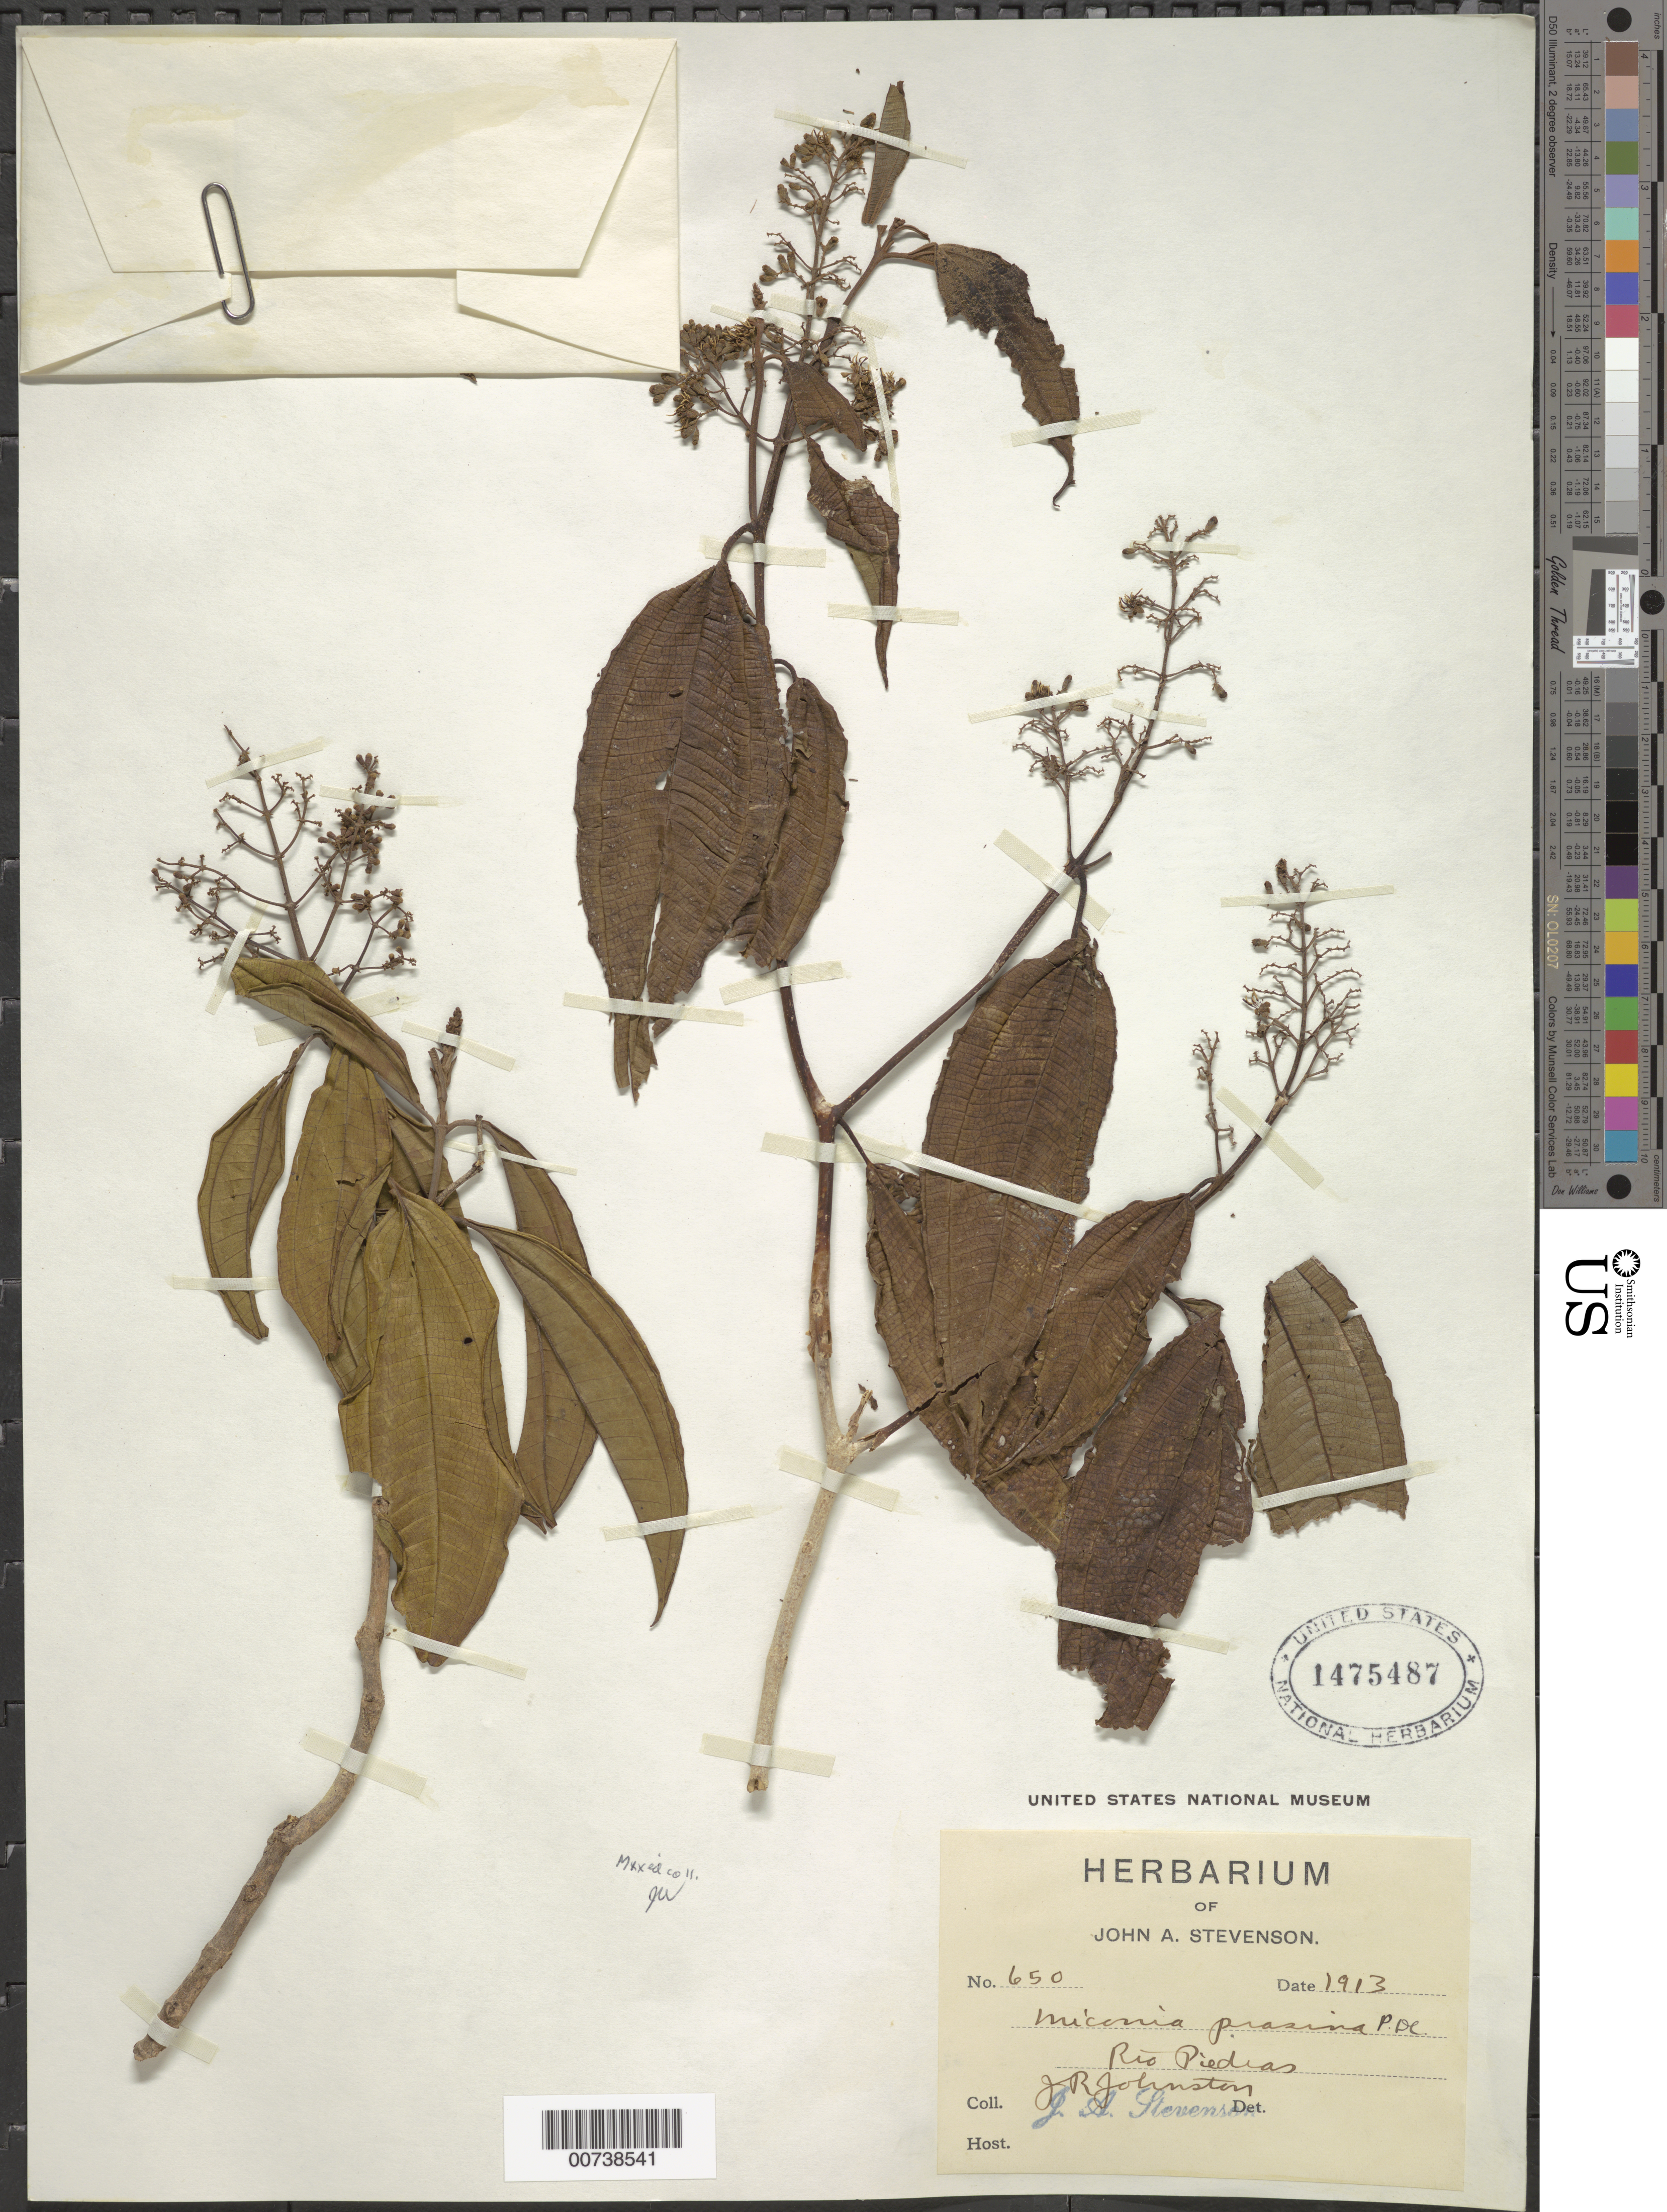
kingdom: Plantae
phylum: Tracheophyta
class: Magnoliopsida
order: Myrtales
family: Melastomataceae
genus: Miconia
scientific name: Miconia prasina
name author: (Sw.) DC.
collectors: J. Johnston & J. A. Stevenson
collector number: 650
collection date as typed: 1913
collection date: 1913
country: Puerto Rico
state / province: San Juan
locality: Rio Piedras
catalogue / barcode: US 1475487